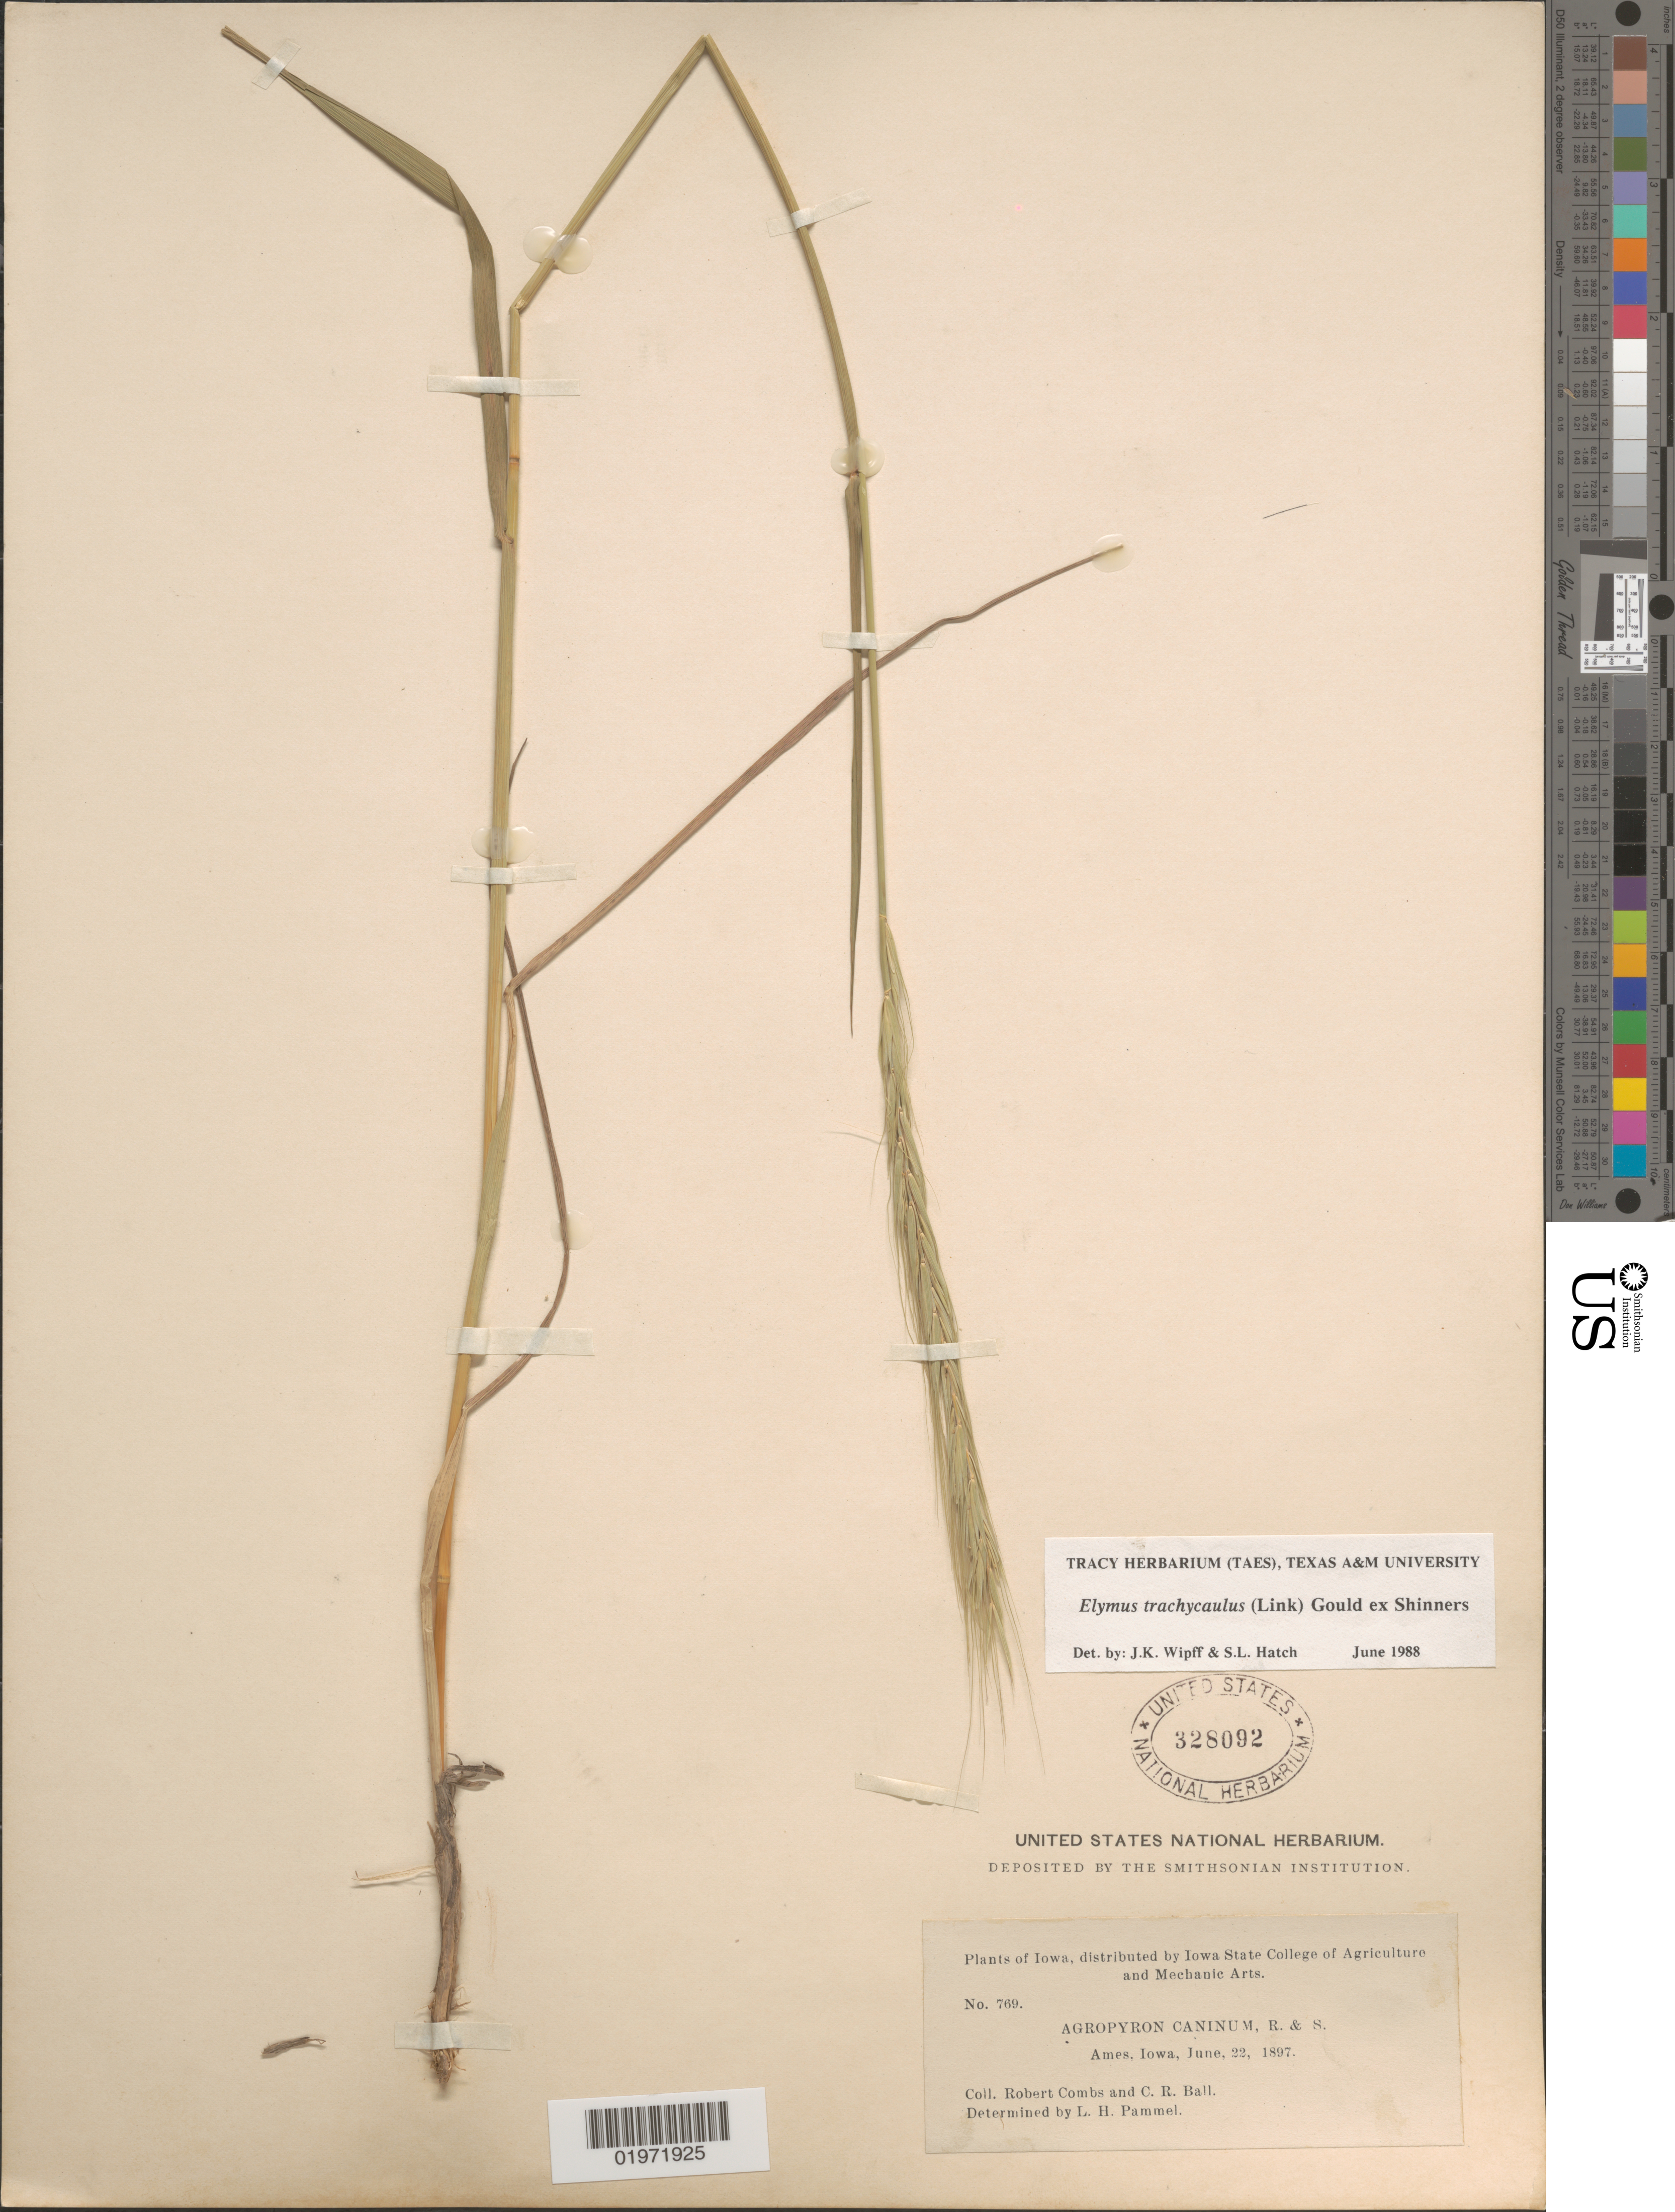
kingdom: Plantae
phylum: Tracheophyta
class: Liliopsida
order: Poales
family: Poaceae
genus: Elymus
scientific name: Elymus trachycaulus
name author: (Link) Gould ex Shinners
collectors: R. Combs & C. R. Ball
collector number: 769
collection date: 1897-06-22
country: United States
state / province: Iowa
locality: Ames.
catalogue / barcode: US 328092